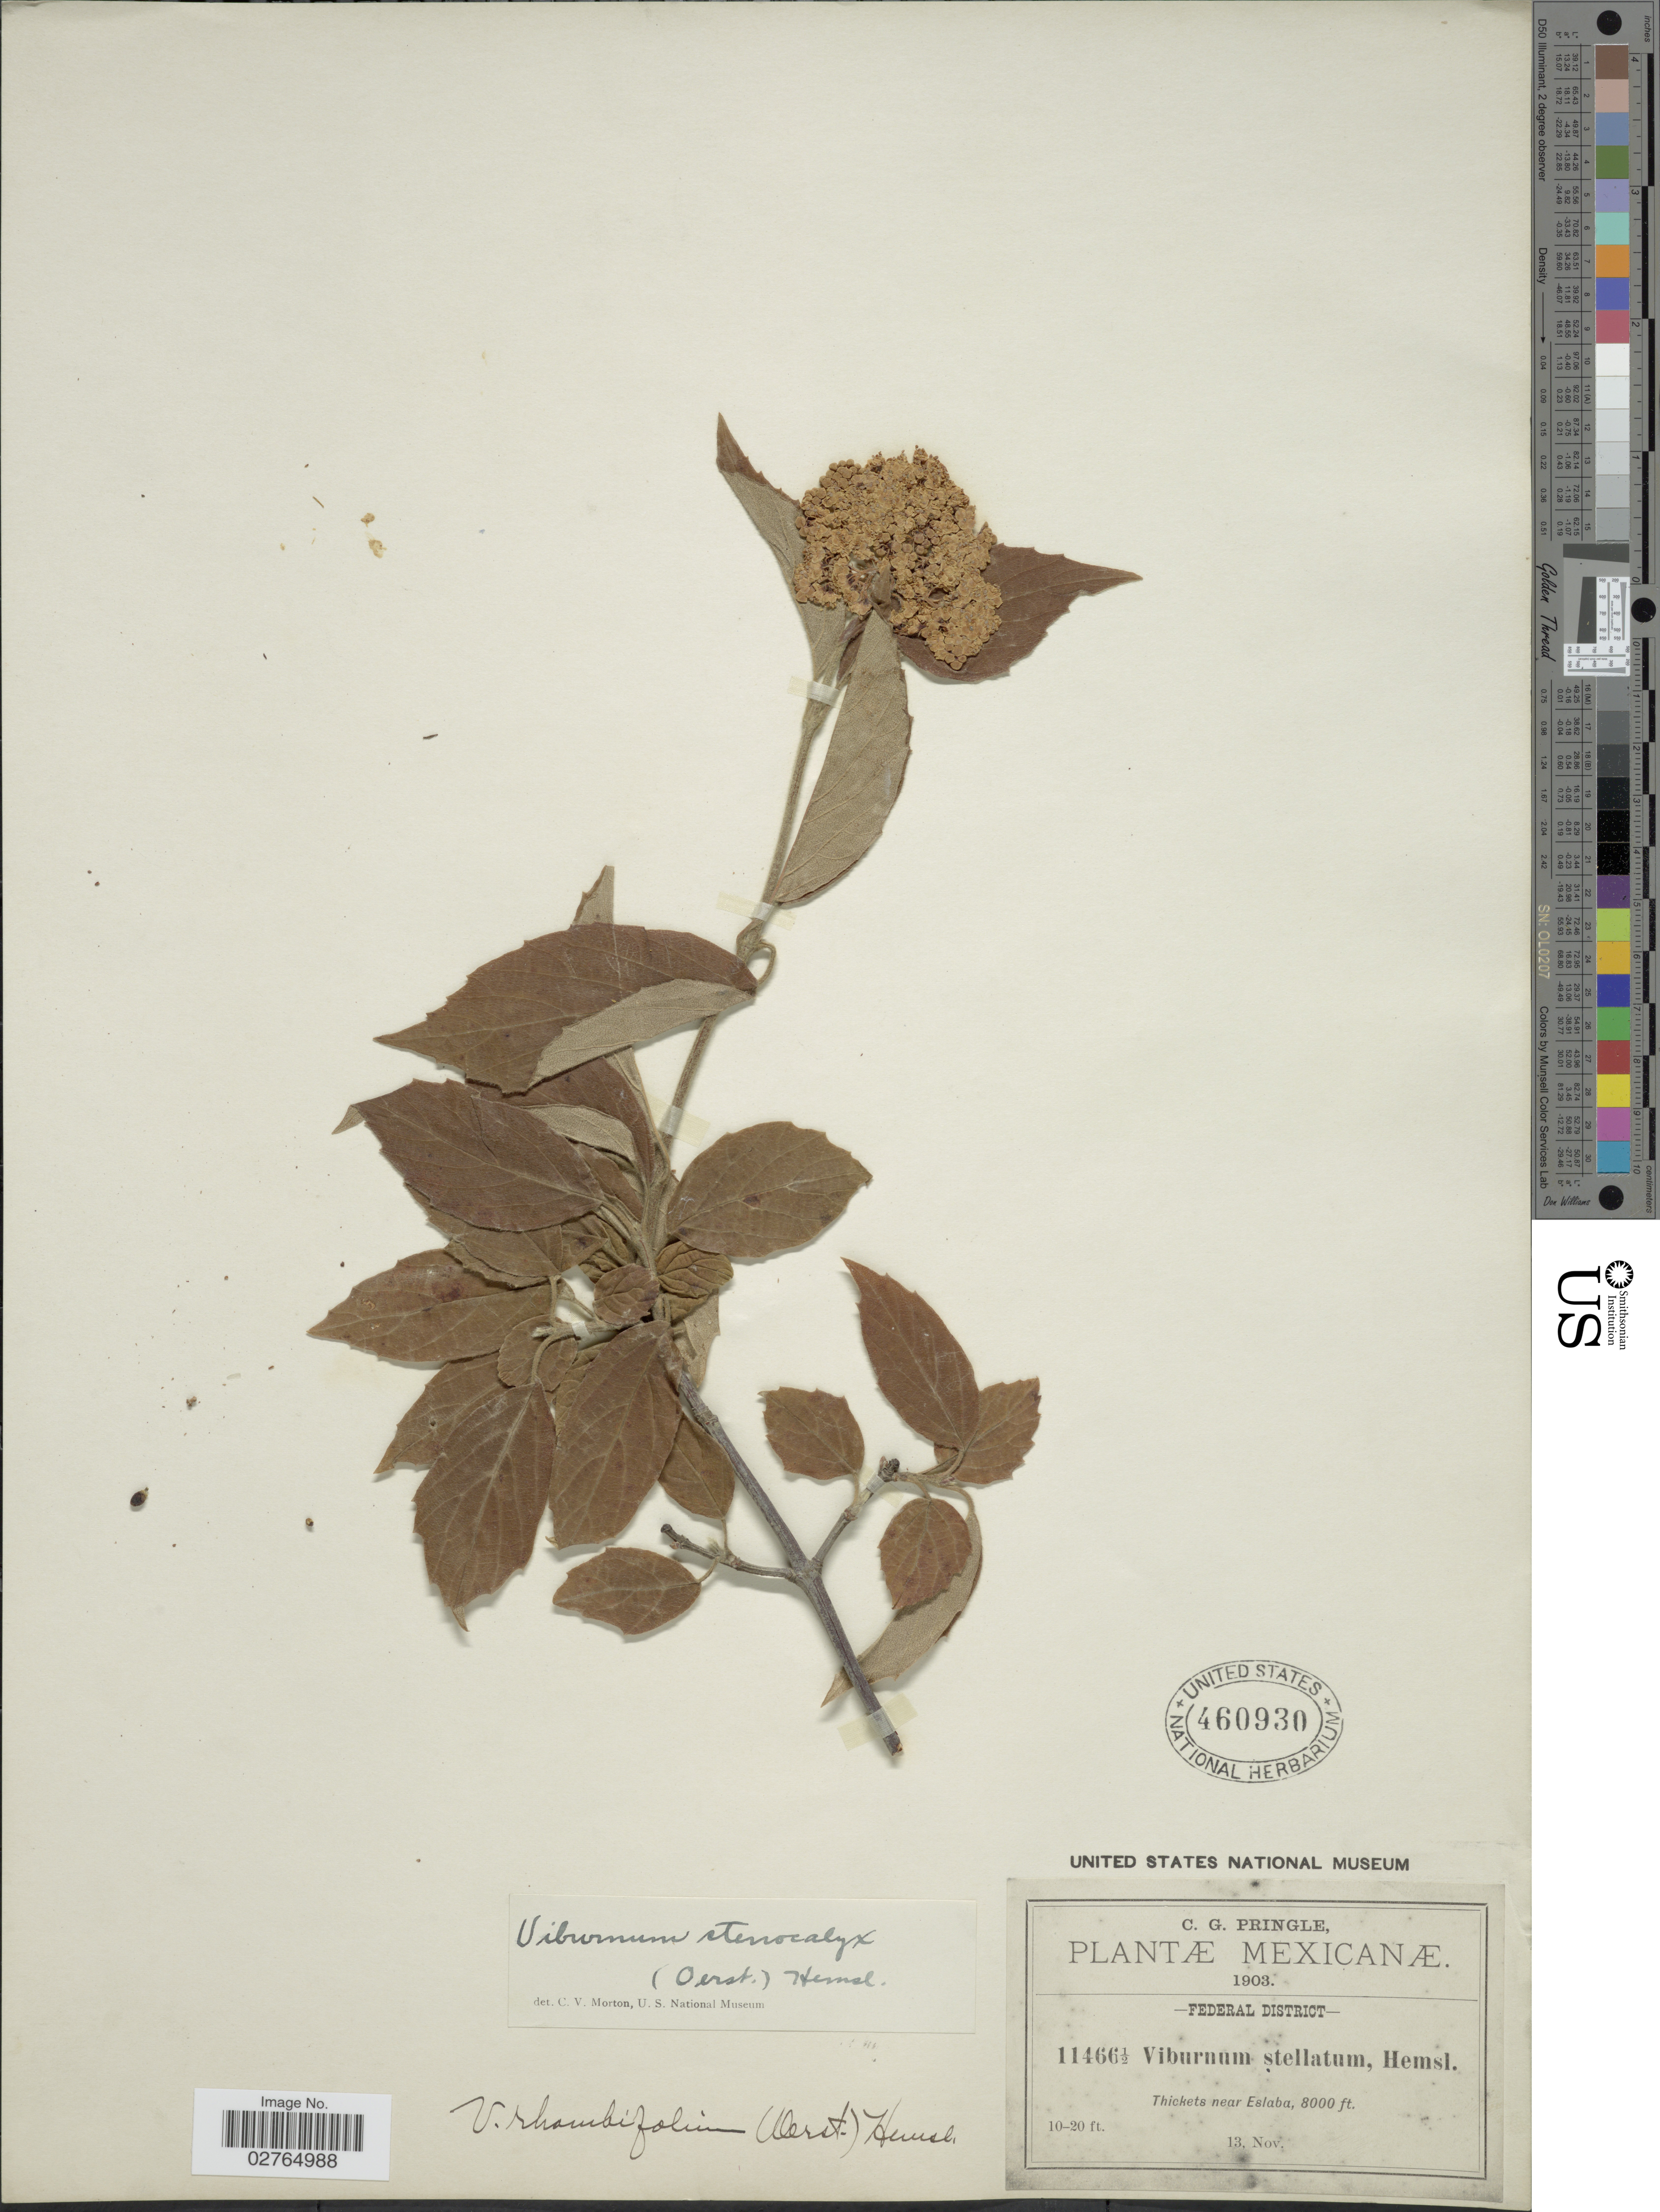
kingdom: Plantae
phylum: Tracheophyta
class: Magnoliopsida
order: Dipsacales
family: Viburnaceae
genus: Viburnum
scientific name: Viburnum stenocalyx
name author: (Oerst.) Hemsl.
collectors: C. G. Pringle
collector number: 11466½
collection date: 1903-11-13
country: Mexico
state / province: Distrito Federal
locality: Thickets near Eslaba.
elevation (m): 2438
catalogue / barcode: US 460930